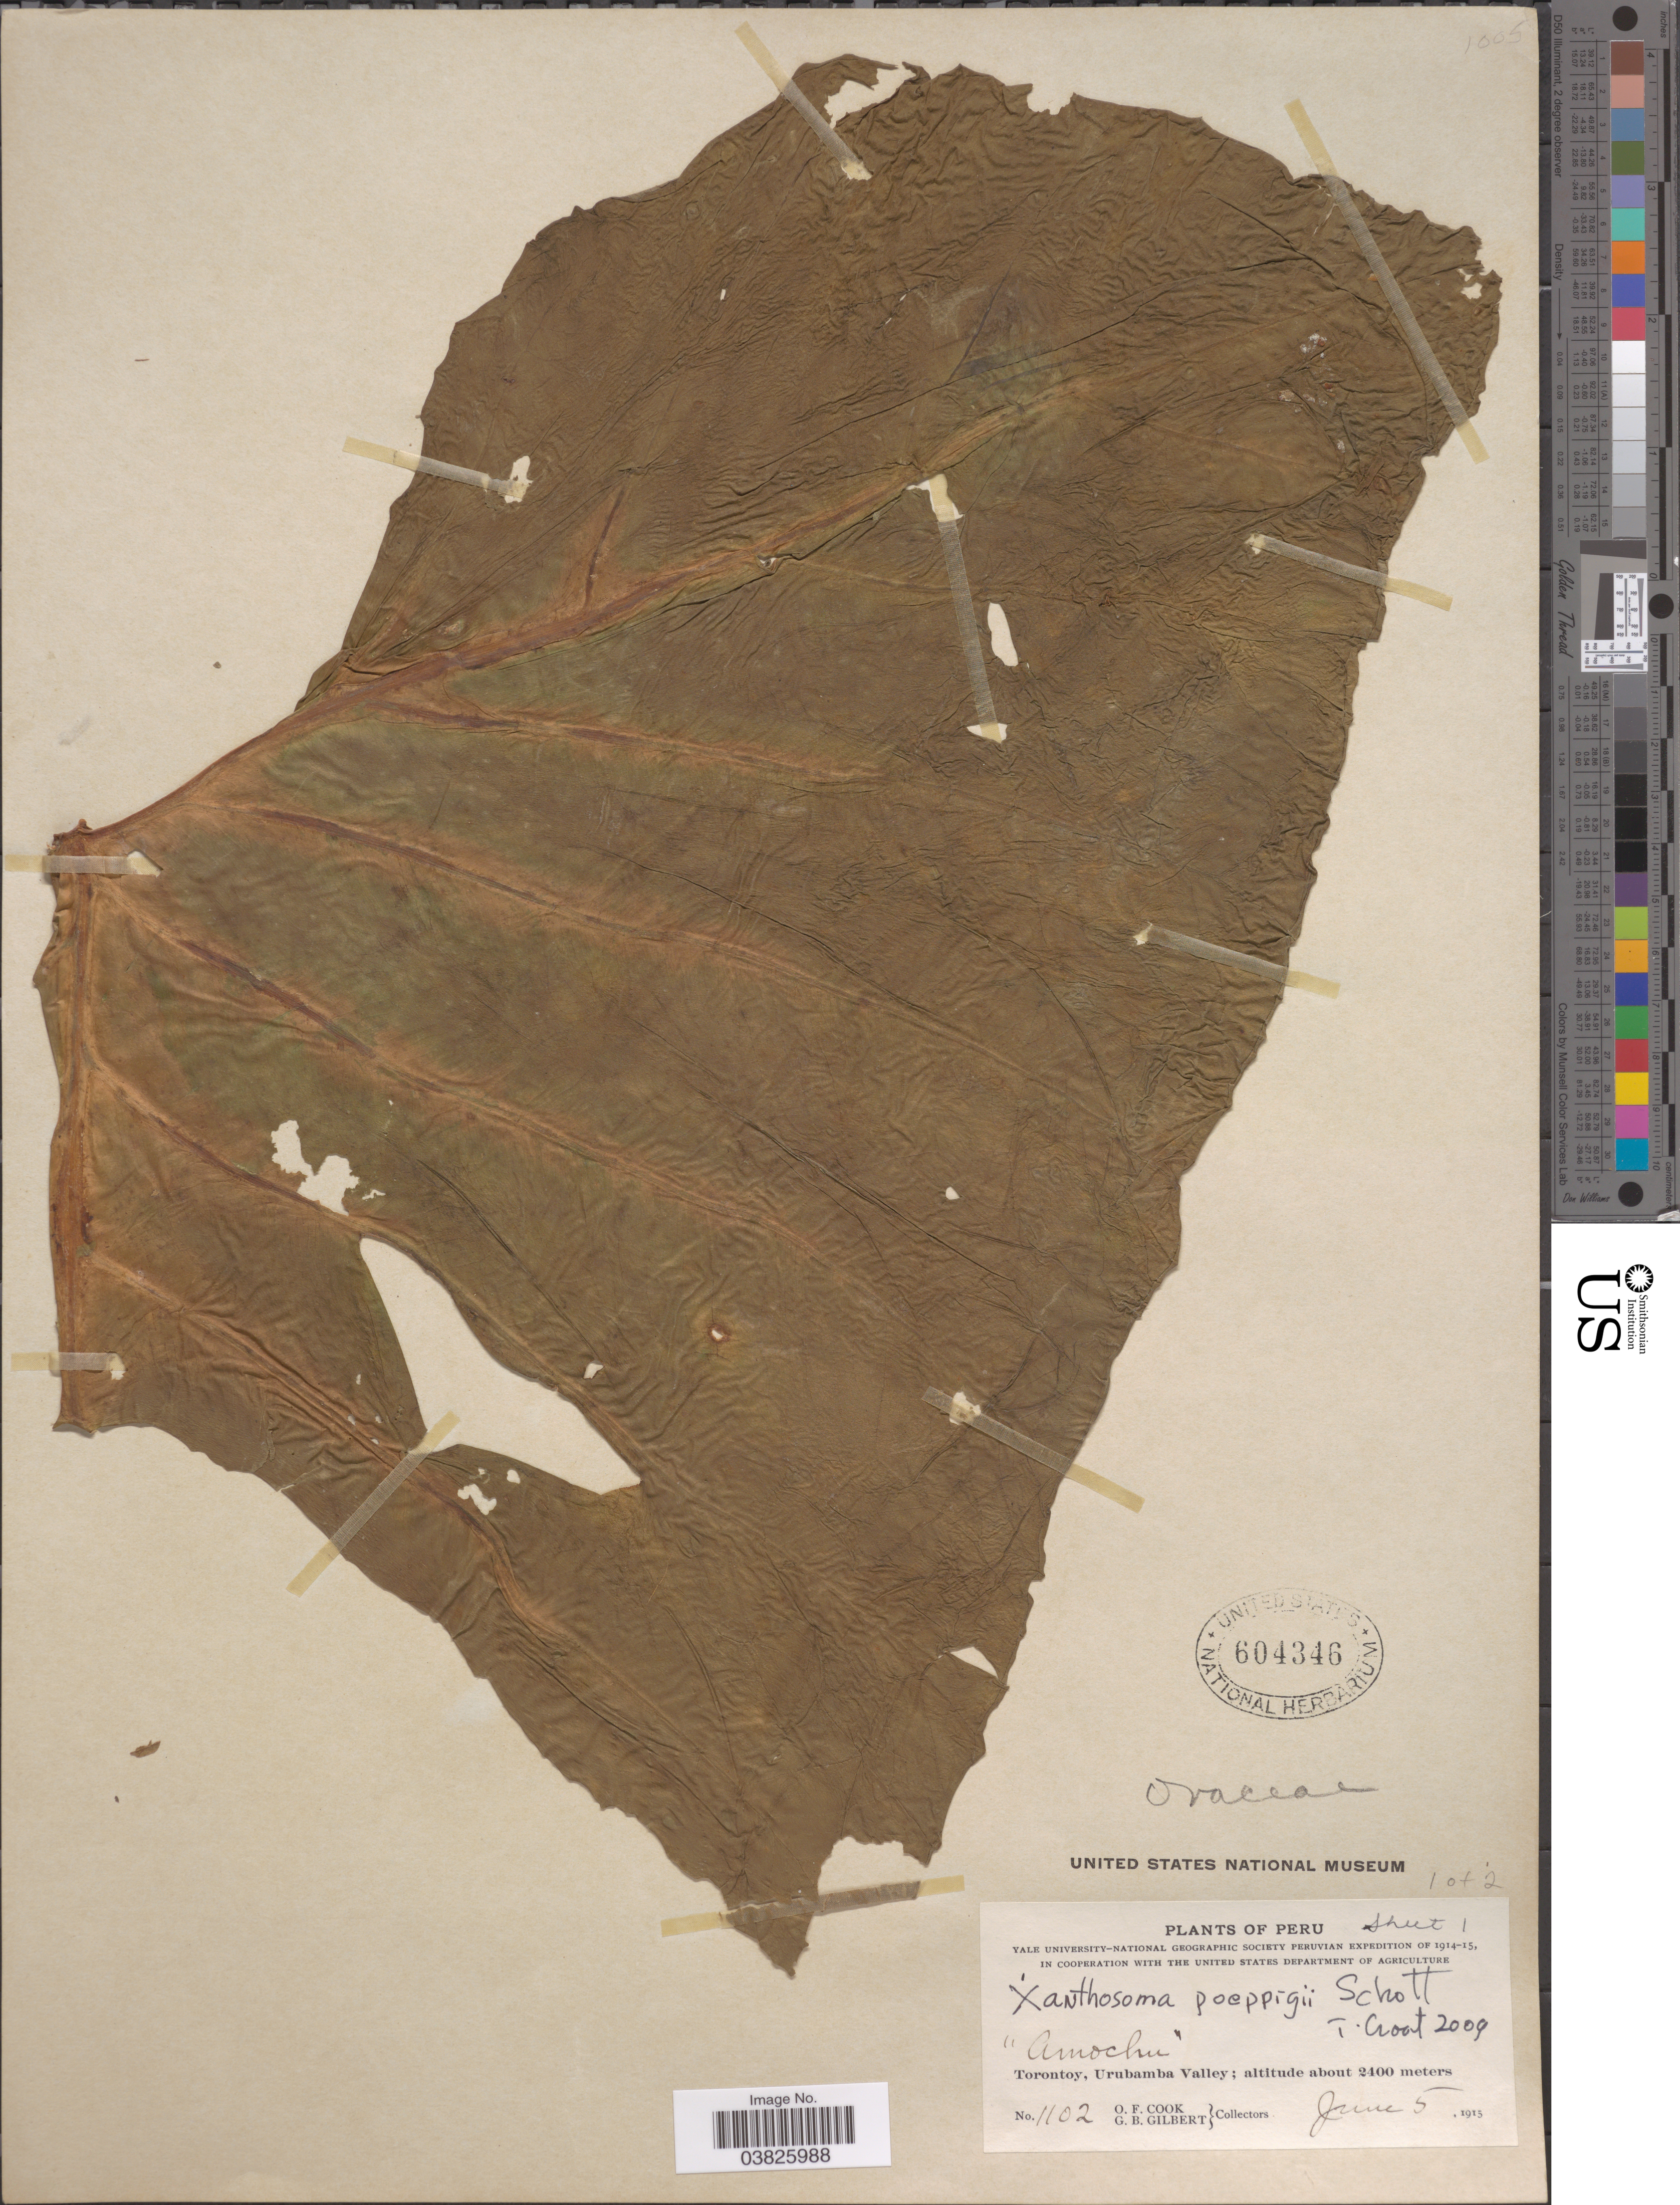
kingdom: Plantae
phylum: Tracheophyta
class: Liliopsida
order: Alismatales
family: Araceae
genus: Xanthosoma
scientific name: Xanthosoma poeppigii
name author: Schott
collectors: O. F. Cook & G. B. Gilbert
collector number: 1102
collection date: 1915-06-05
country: Peru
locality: Torontoy, Urubamba Valley.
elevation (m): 2400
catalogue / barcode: US 604346